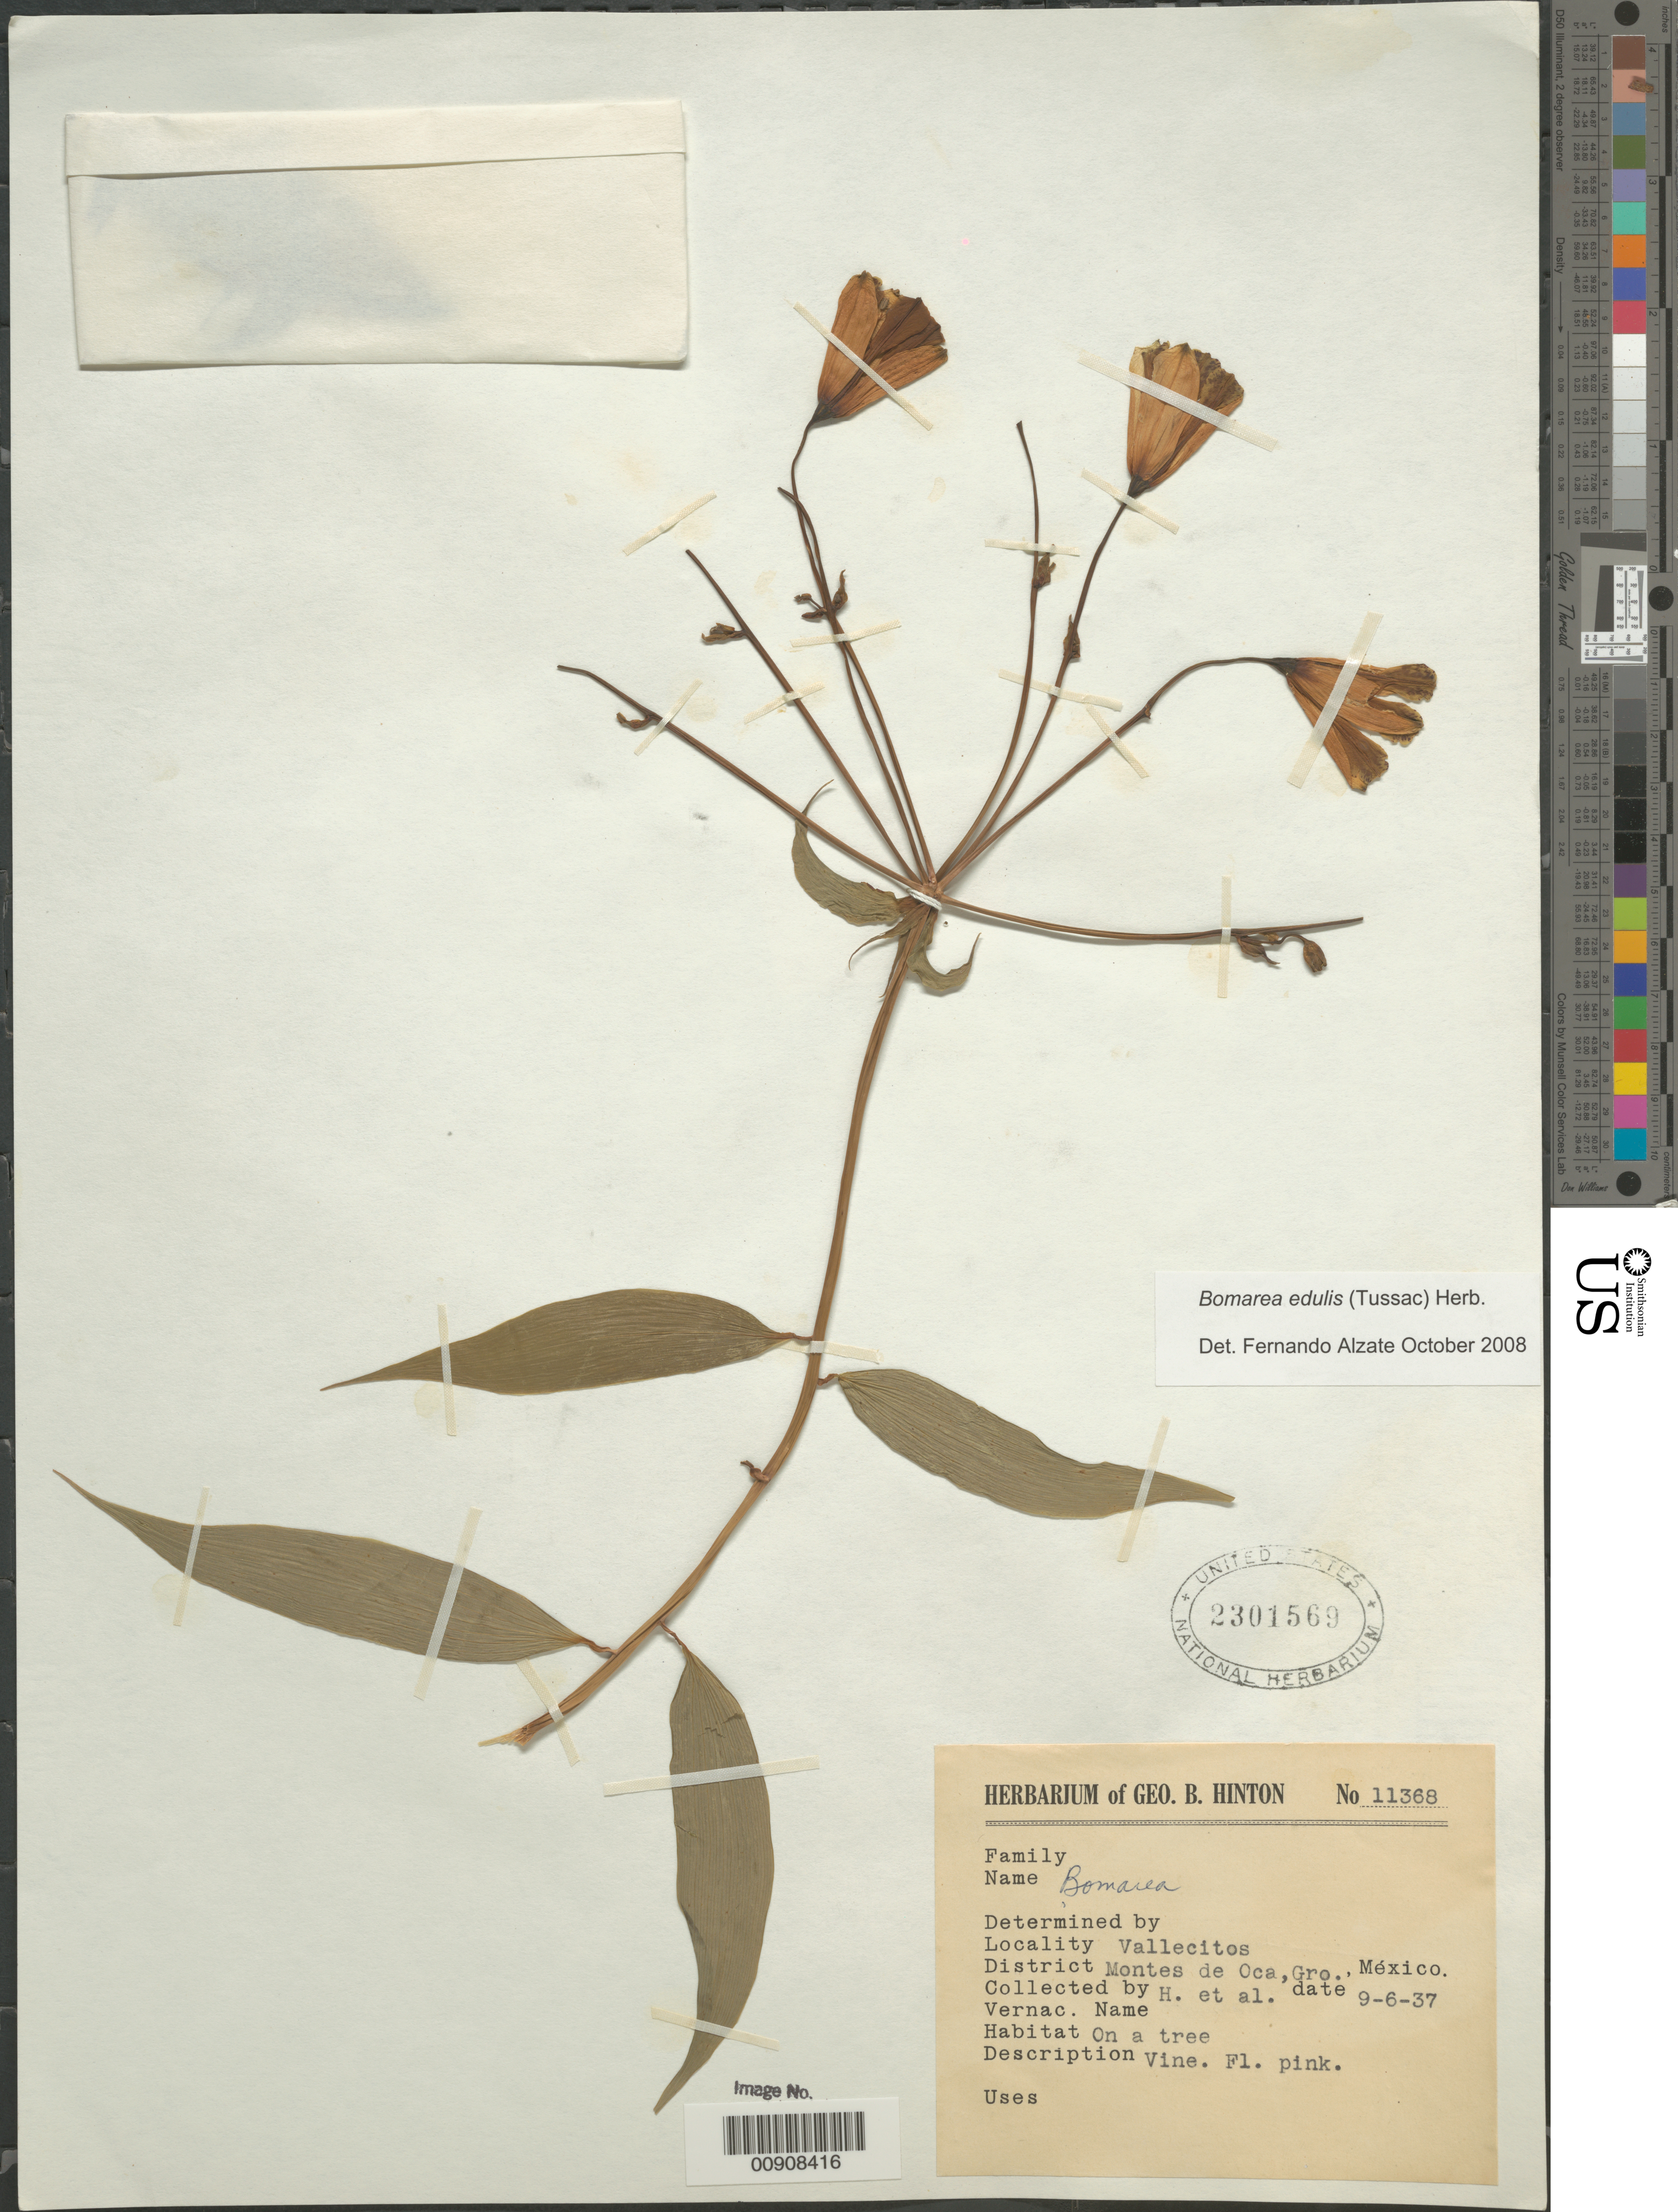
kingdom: Plantae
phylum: Tracheophyta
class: Liliopsida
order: Liliales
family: Alstroemeriaceae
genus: Bomarea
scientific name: Bomarea sp.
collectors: G. B. Hinton & et al.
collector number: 11368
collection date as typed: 06 Sep 1937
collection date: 1937-09-06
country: Mexico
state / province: Guerrero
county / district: Montes de Oca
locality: Vallecitos, District Montes de Oca, Guerrero.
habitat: On a tree.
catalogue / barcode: US 2301569